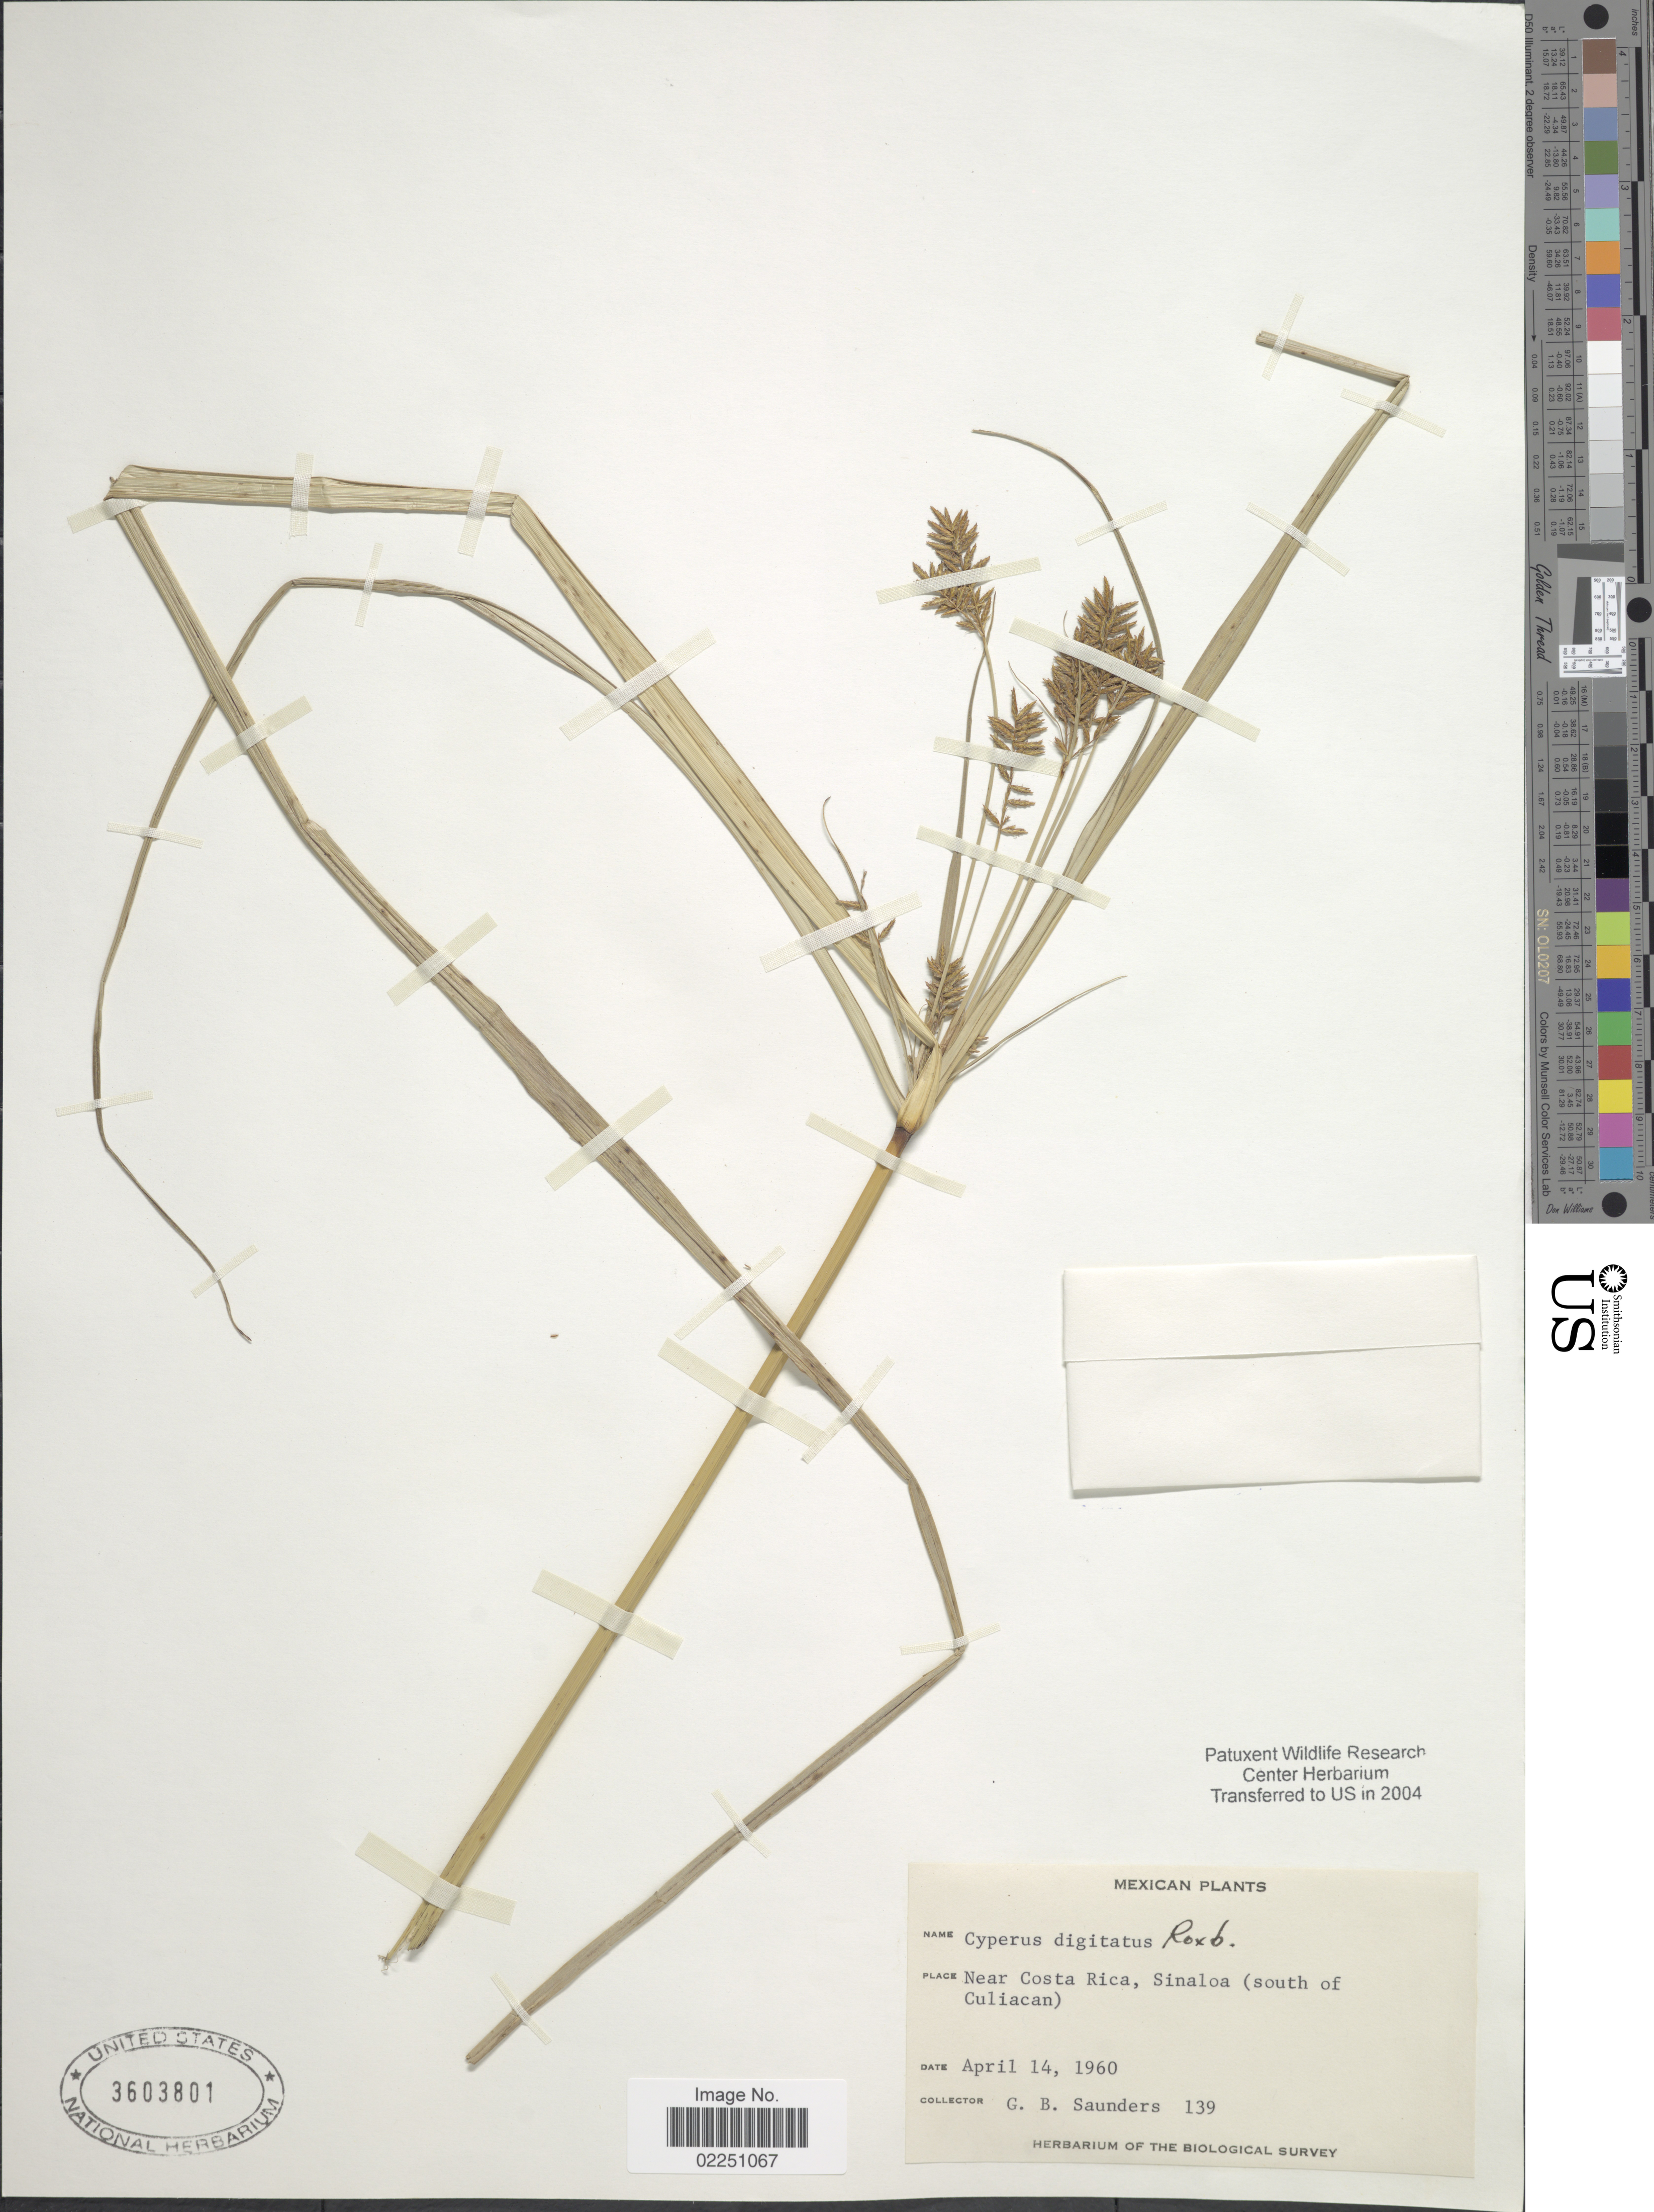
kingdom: Plantae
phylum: Tracheophyta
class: Liliopsida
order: Poales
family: Cyperaceae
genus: Cyperus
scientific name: Cyperus digitatus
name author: Roxb.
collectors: G. B. Saunders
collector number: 139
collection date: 1960-04-14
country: Mexico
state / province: Sinaloa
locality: Near Costa Rica, Sinaloa (south of Culiacan)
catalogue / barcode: US 3603801